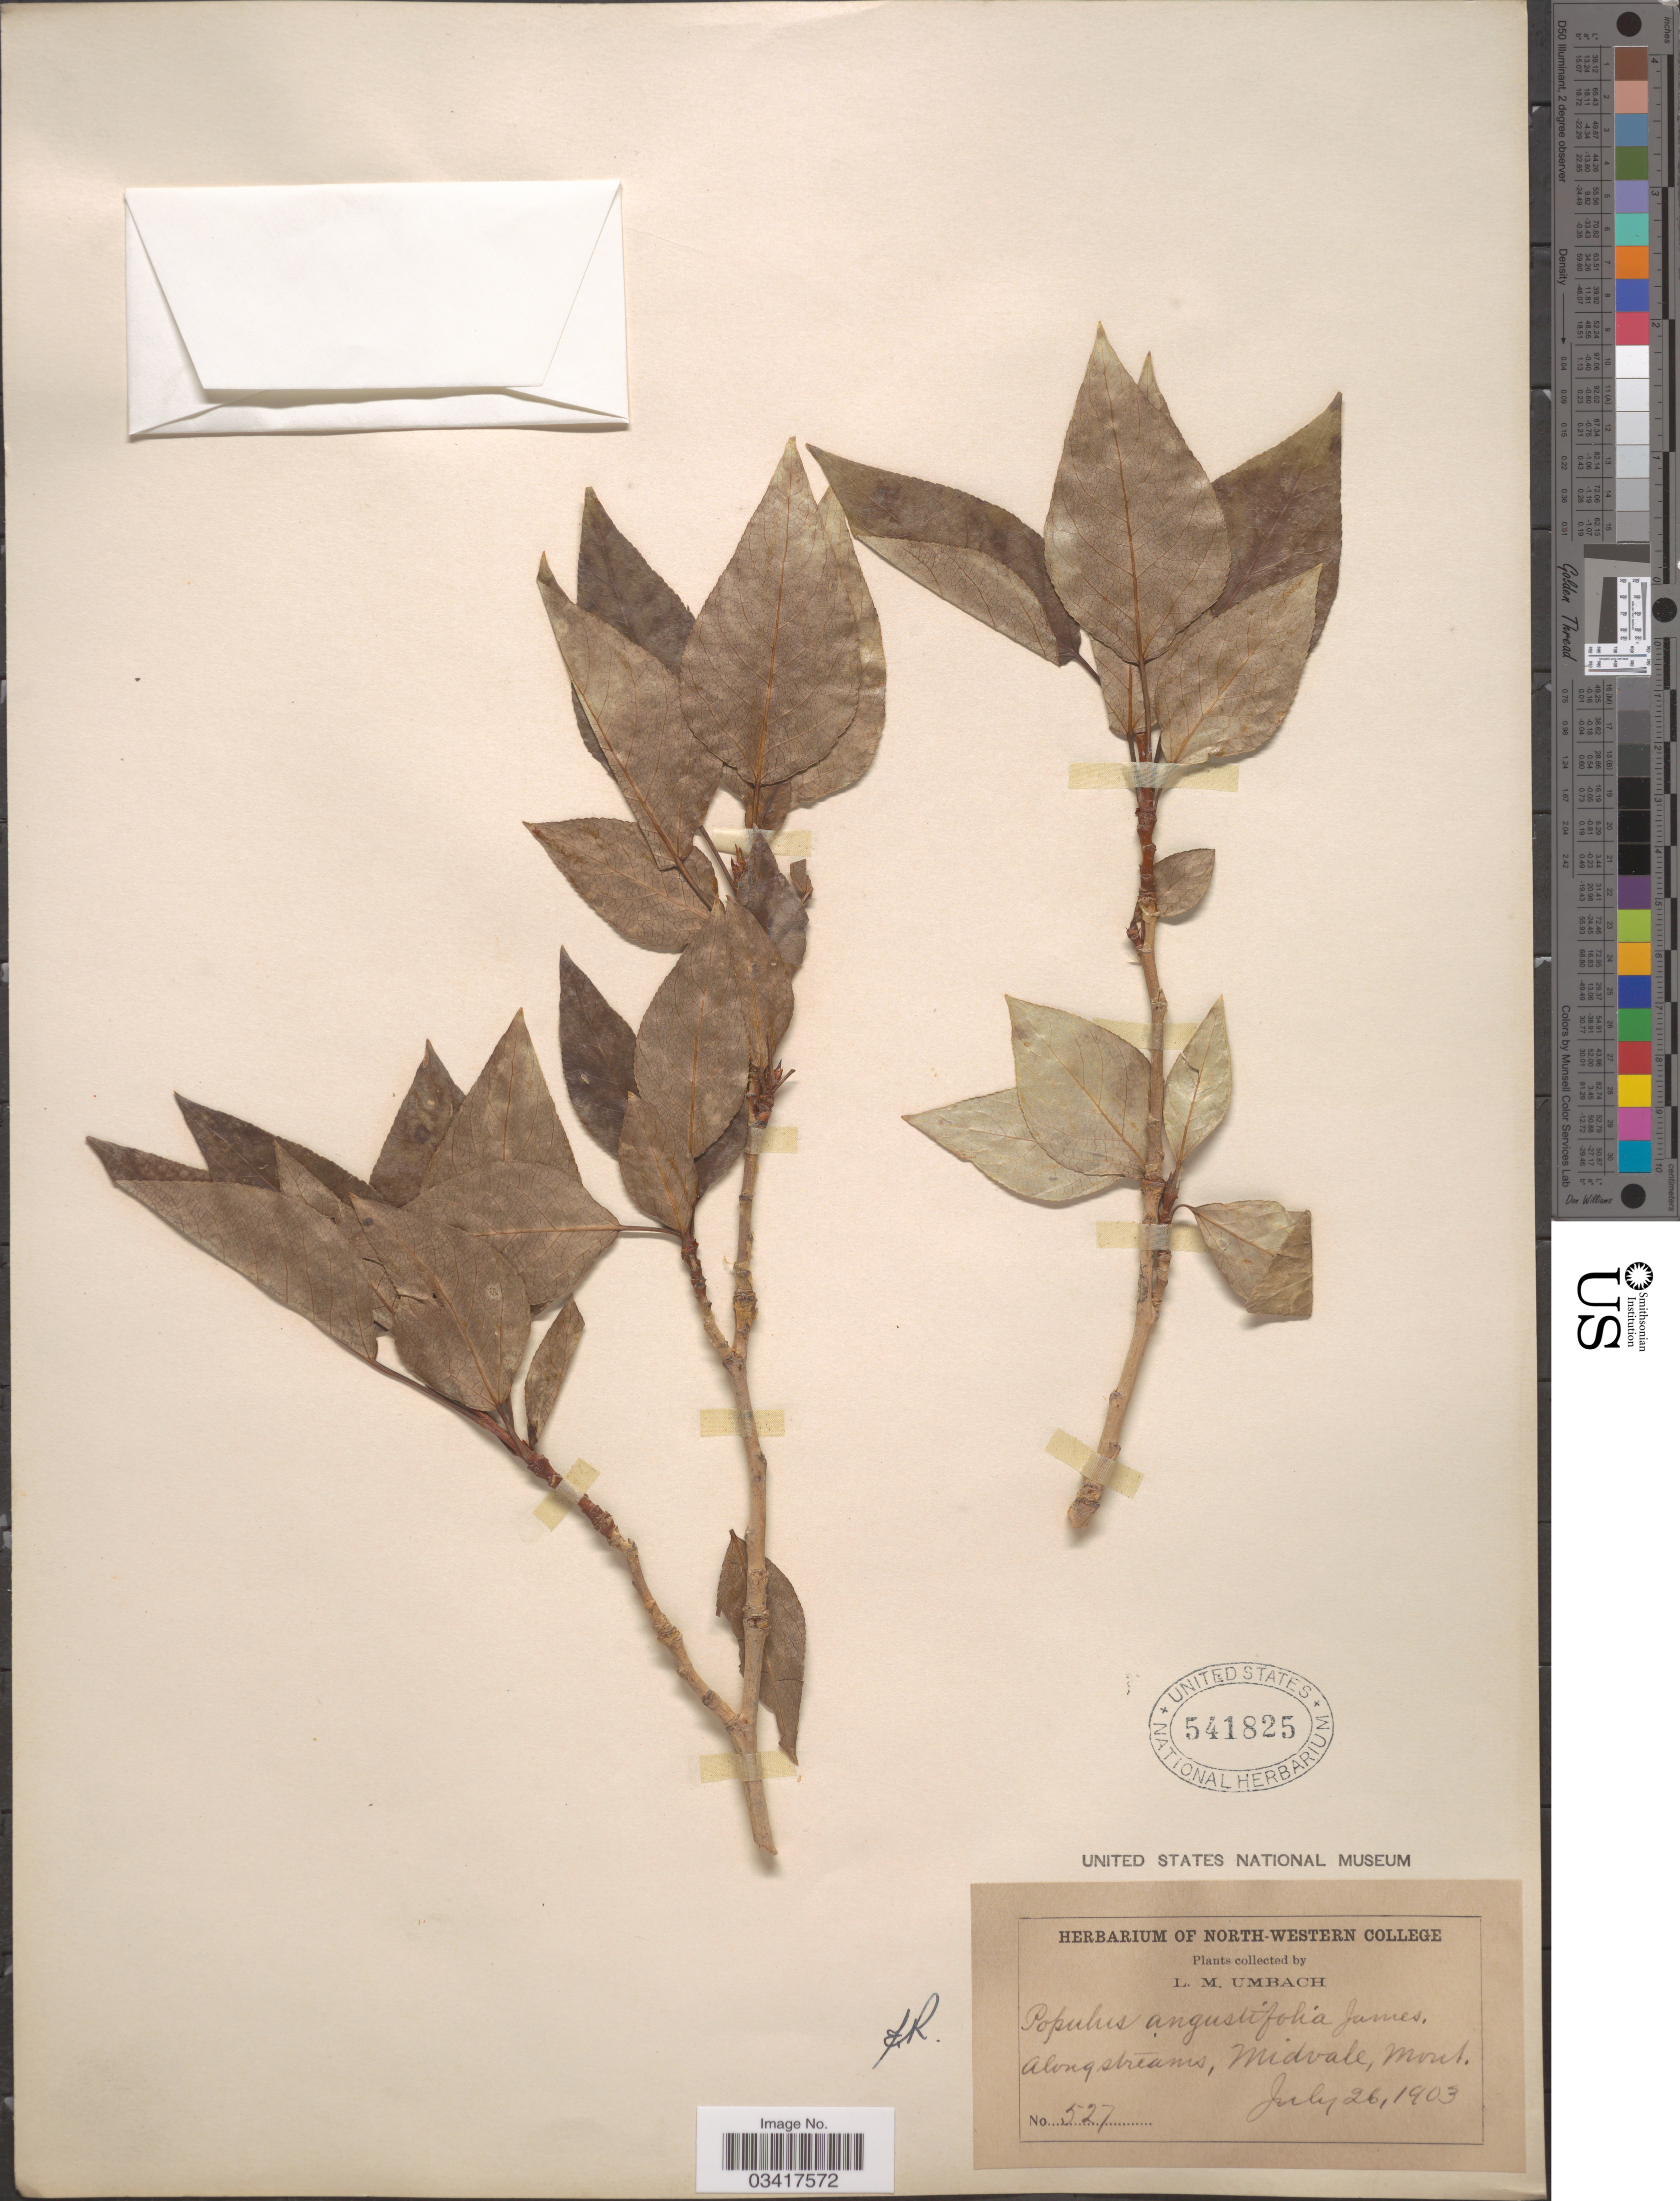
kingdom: Plantae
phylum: Tracheophyta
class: Magnoliopsida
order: Malpighiales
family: Salicaceae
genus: Populus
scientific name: Populus angustifolia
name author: E. James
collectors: L. M. Umbach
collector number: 527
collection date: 1903-07-26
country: United States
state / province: Montana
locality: Midvale.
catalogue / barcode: US 541825